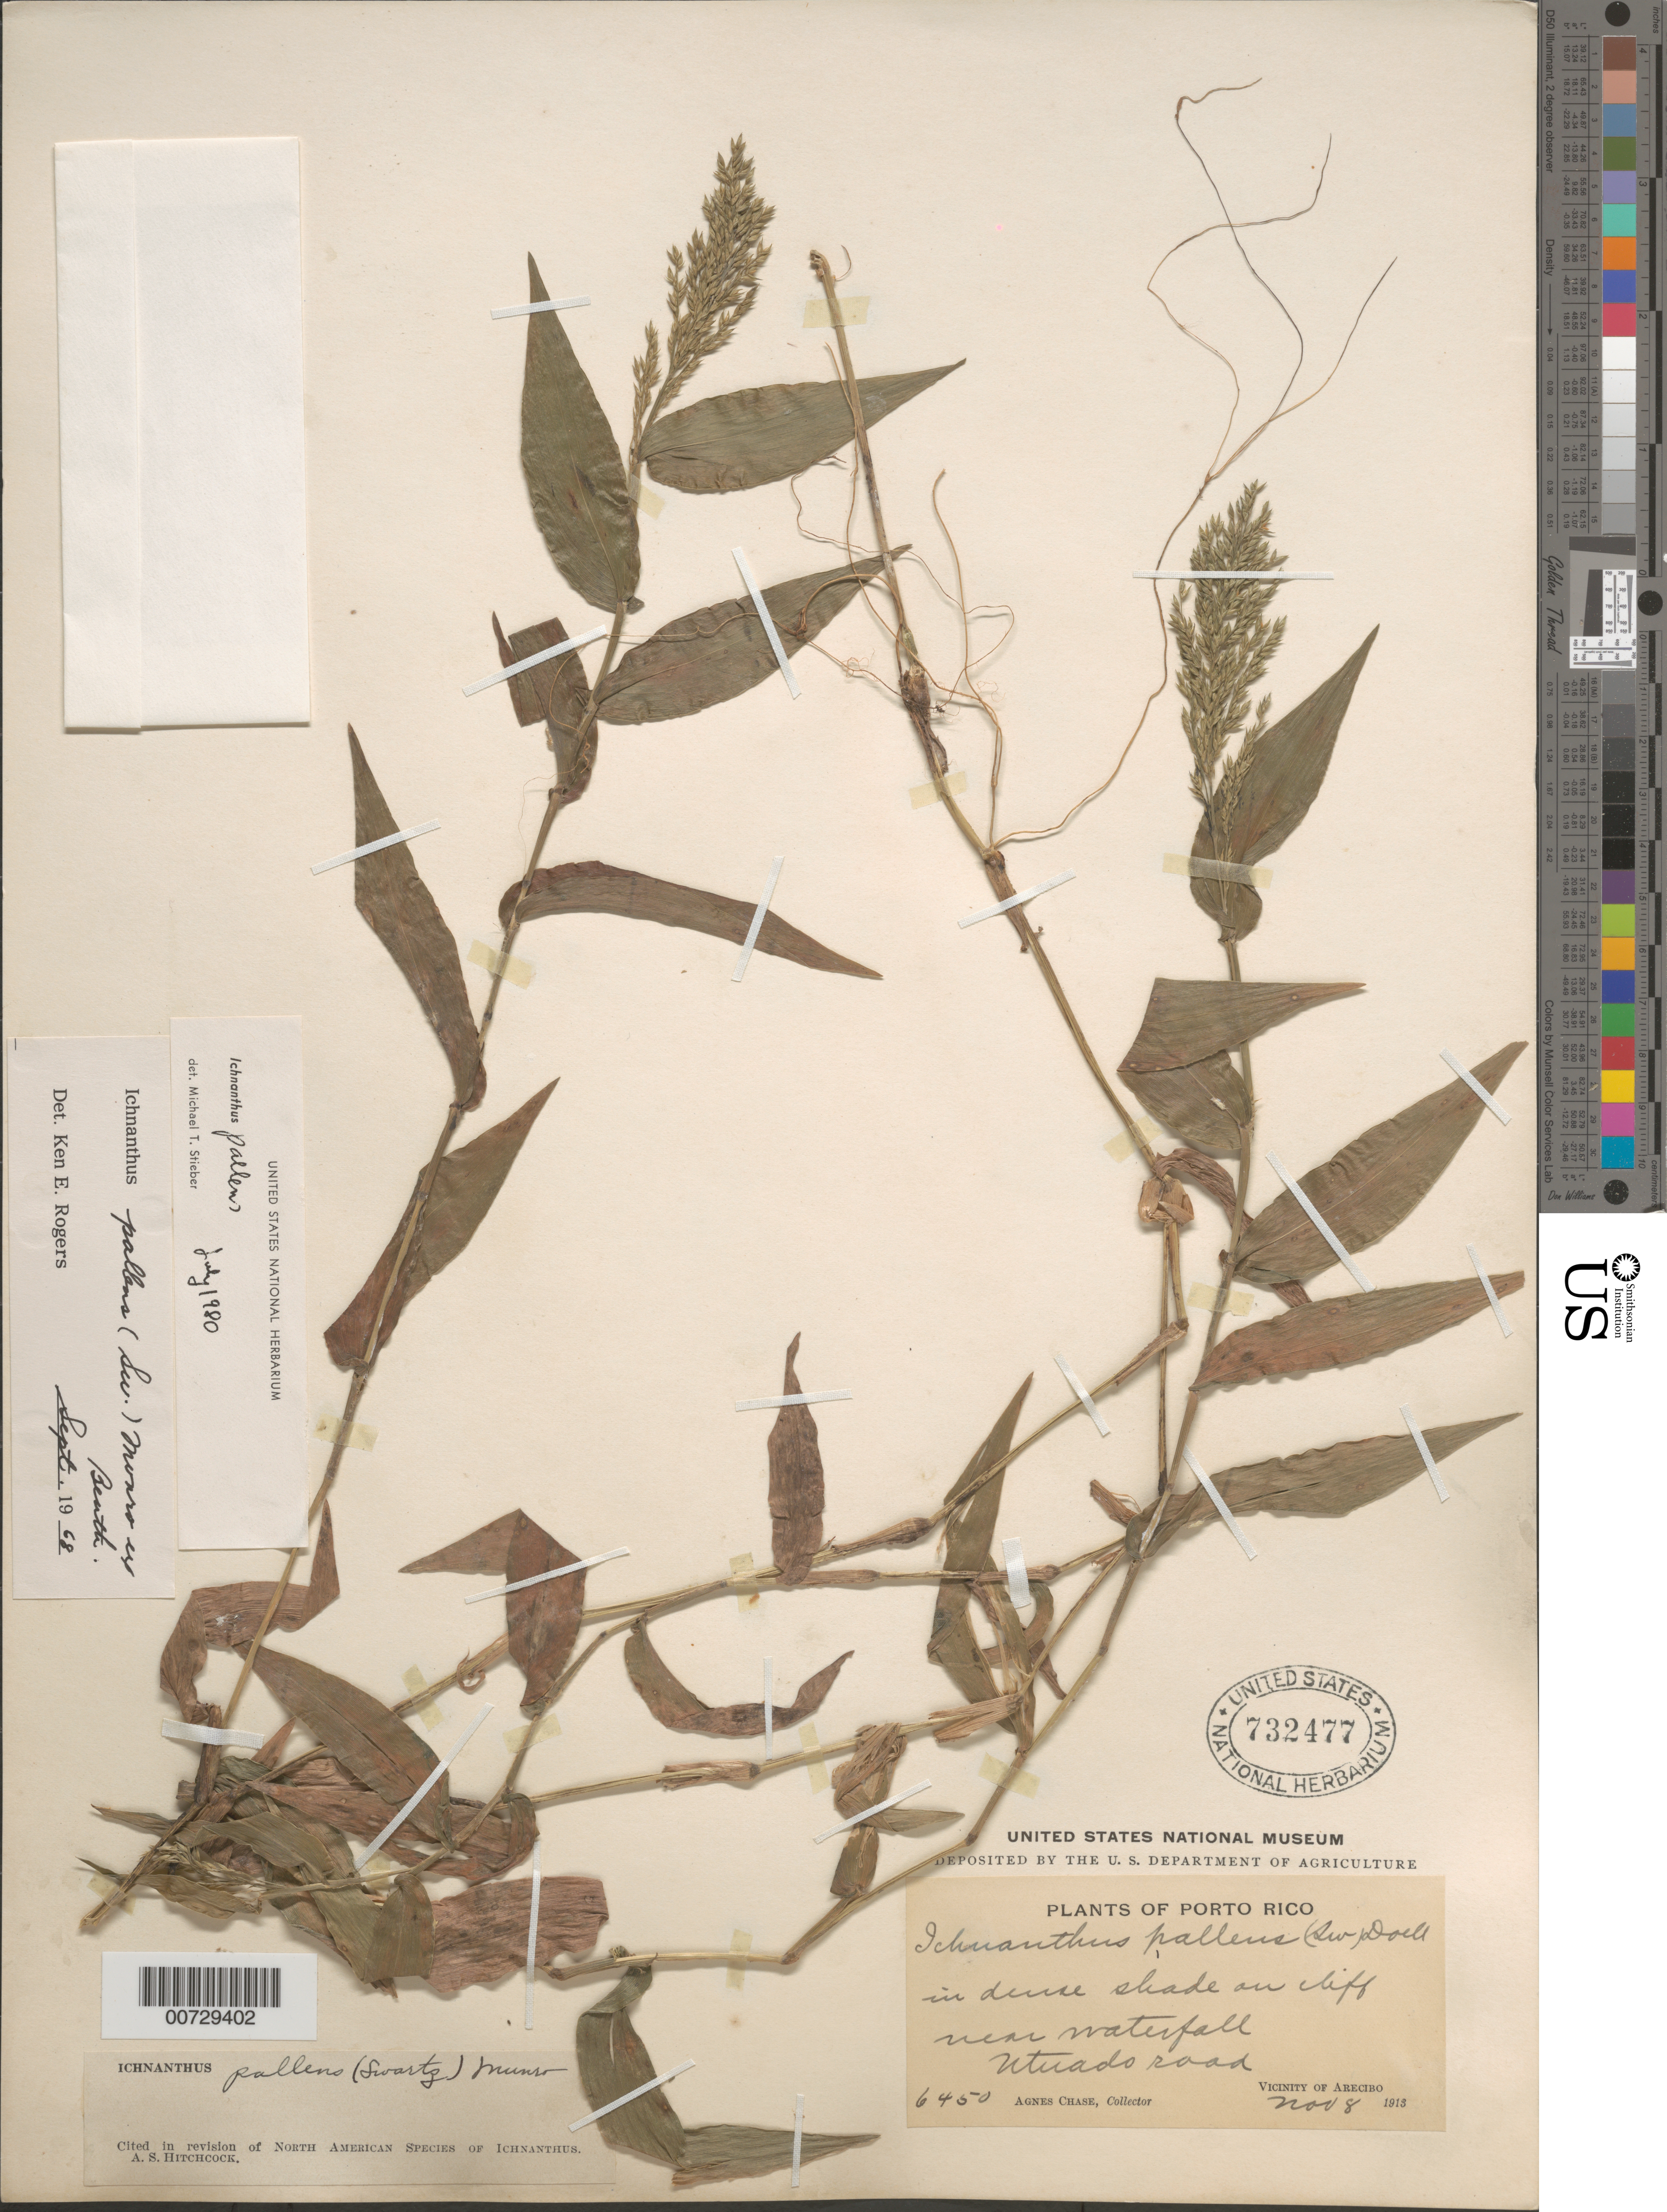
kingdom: Plantae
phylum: Tracheophyta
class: Liliopsida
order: Poales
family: Poaceae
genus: Ichnanthus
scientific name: Ichnanthus pallens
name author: (Sw.) Munro ex Benth.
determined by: Stieber, M. T.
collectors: A. Chase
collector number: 6450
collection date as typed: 08 Nov 1913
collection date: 1913-11-08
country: Puerto Rico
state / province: Arecibo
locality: Utuado Road, near waterfall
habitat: In dense shade on cliff, near waterfall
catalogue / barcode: US 732477